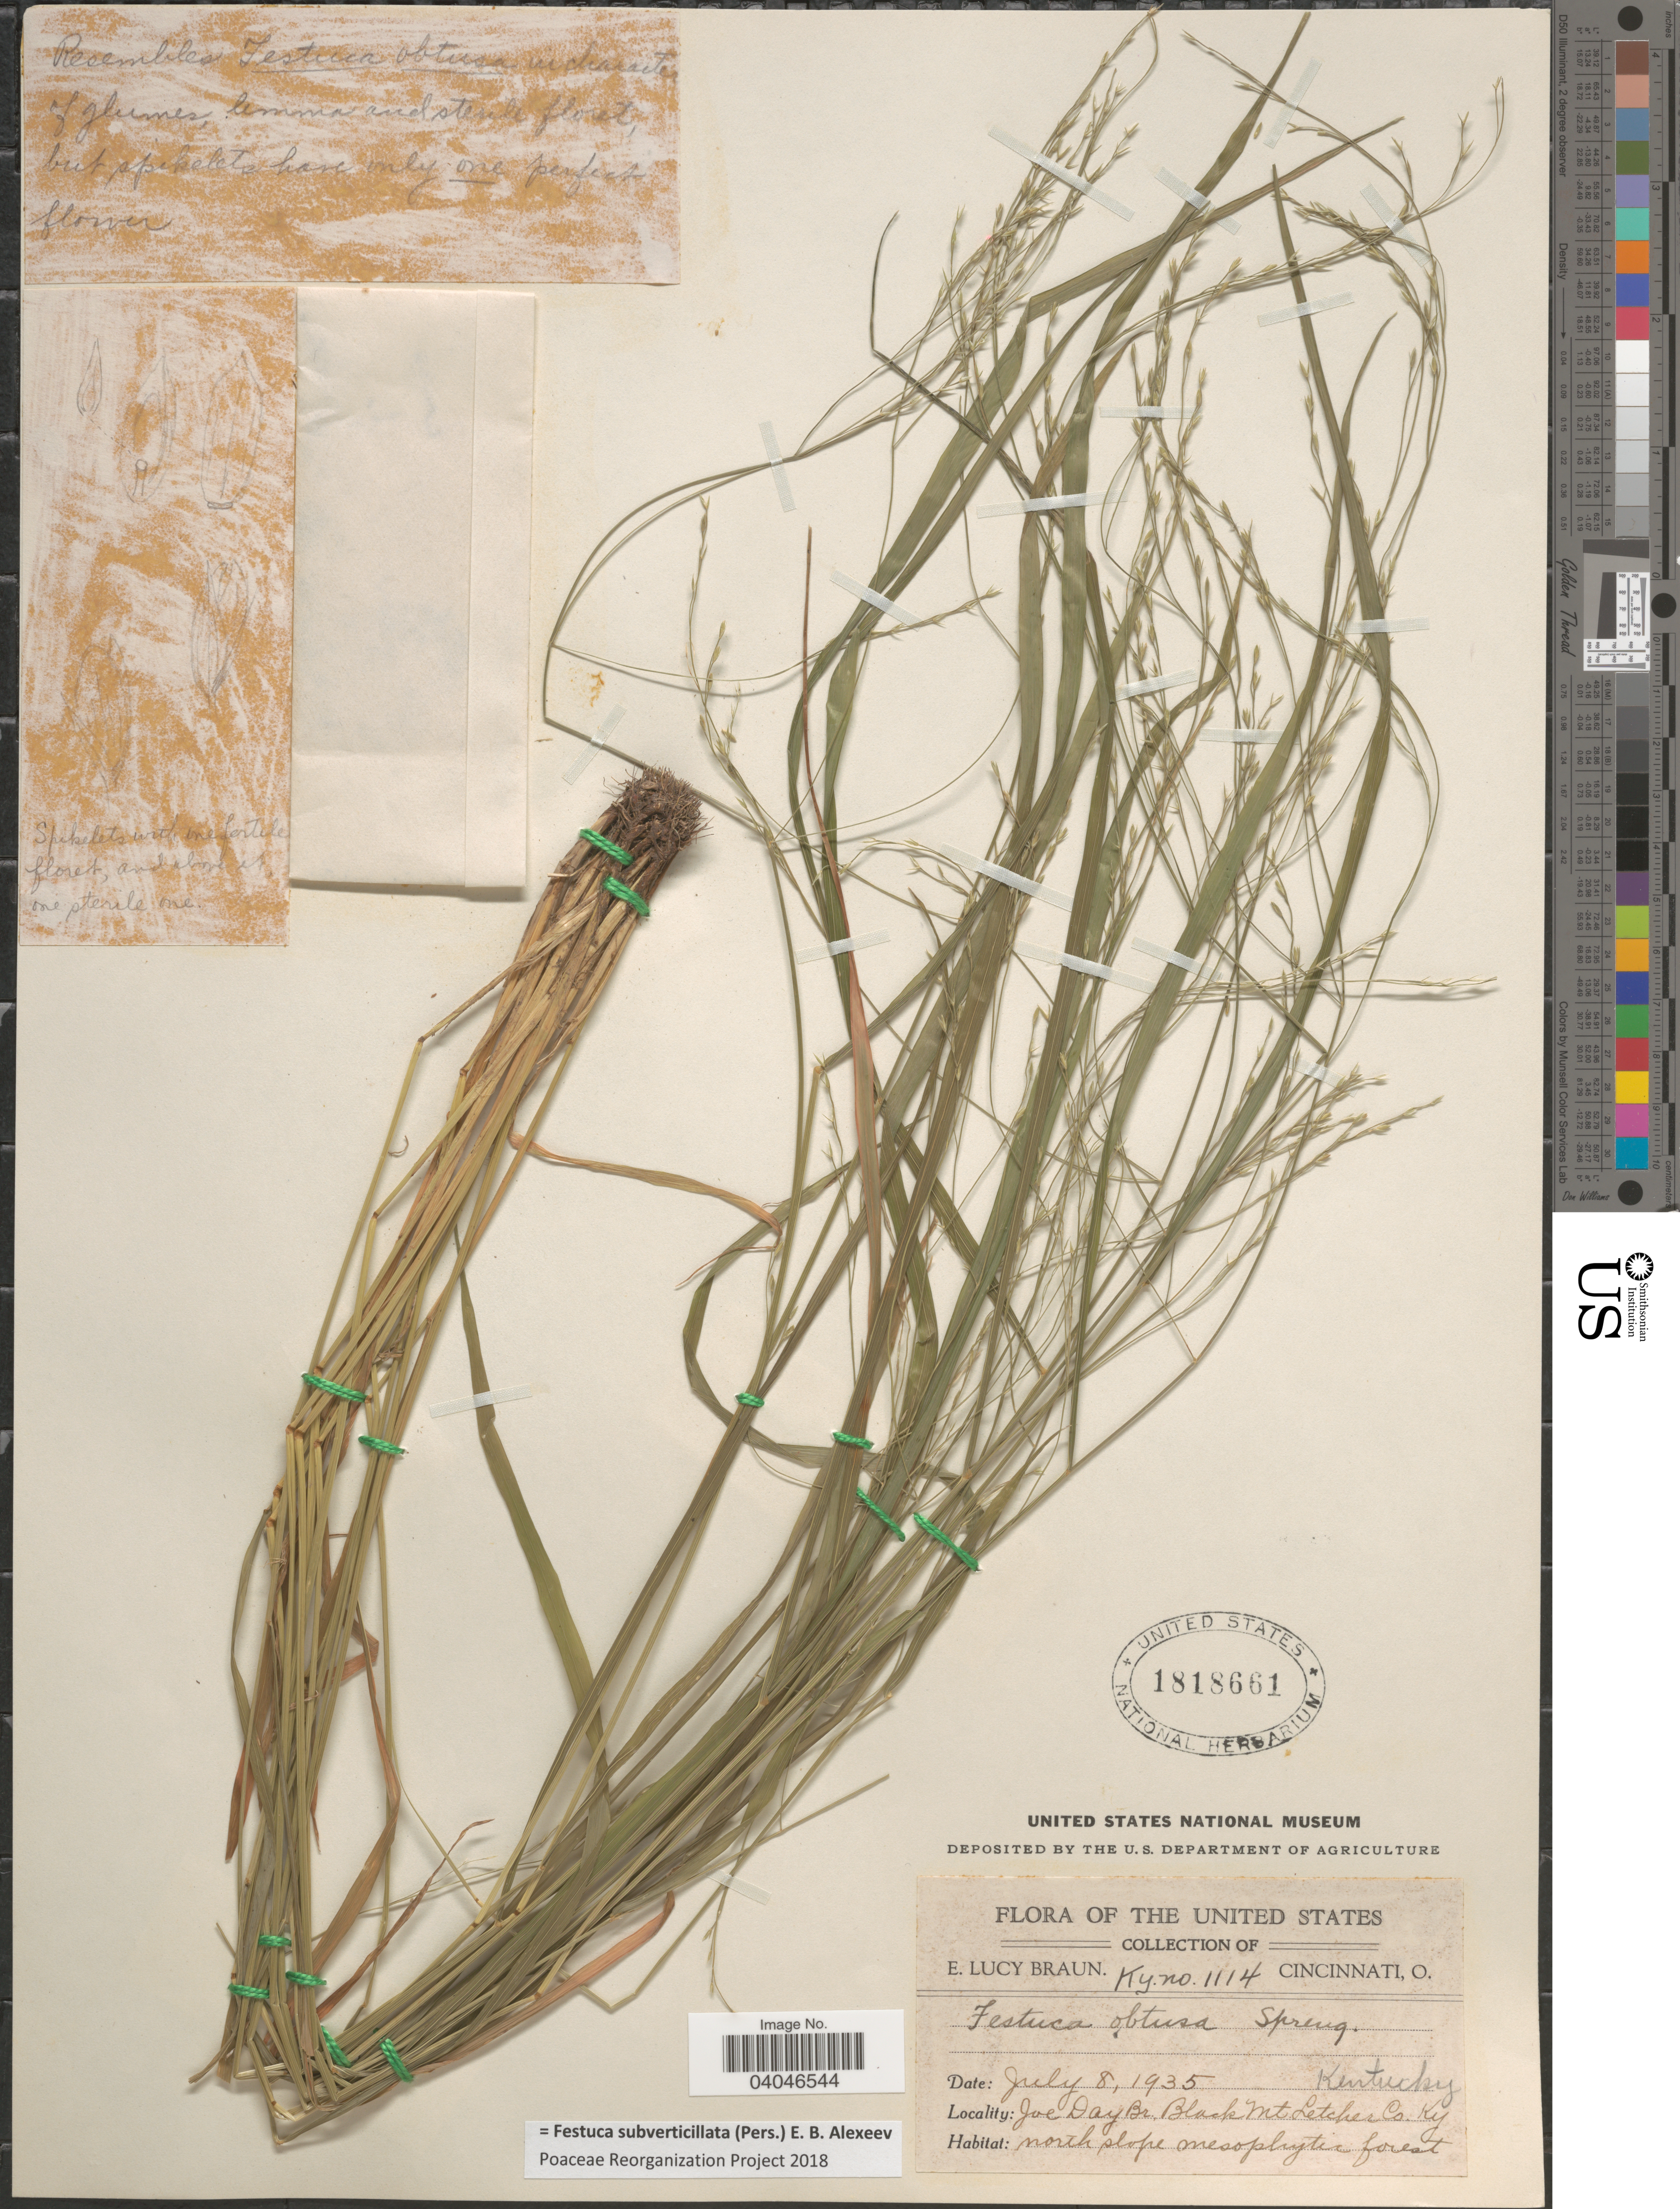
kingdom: Plantae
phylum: Tracheophyta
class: Liliopsida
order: Poales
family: Poaceae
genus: Festuca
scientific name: Festuca subverticillata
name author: (Pers.) E.B. Alexeev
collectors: E. L. Braun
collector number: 1114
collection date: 1935-07-08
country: United States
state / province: Kentucky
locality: Joe Day Br. Black Mt. Letcher Co. North slope.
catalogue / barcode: US 1818661